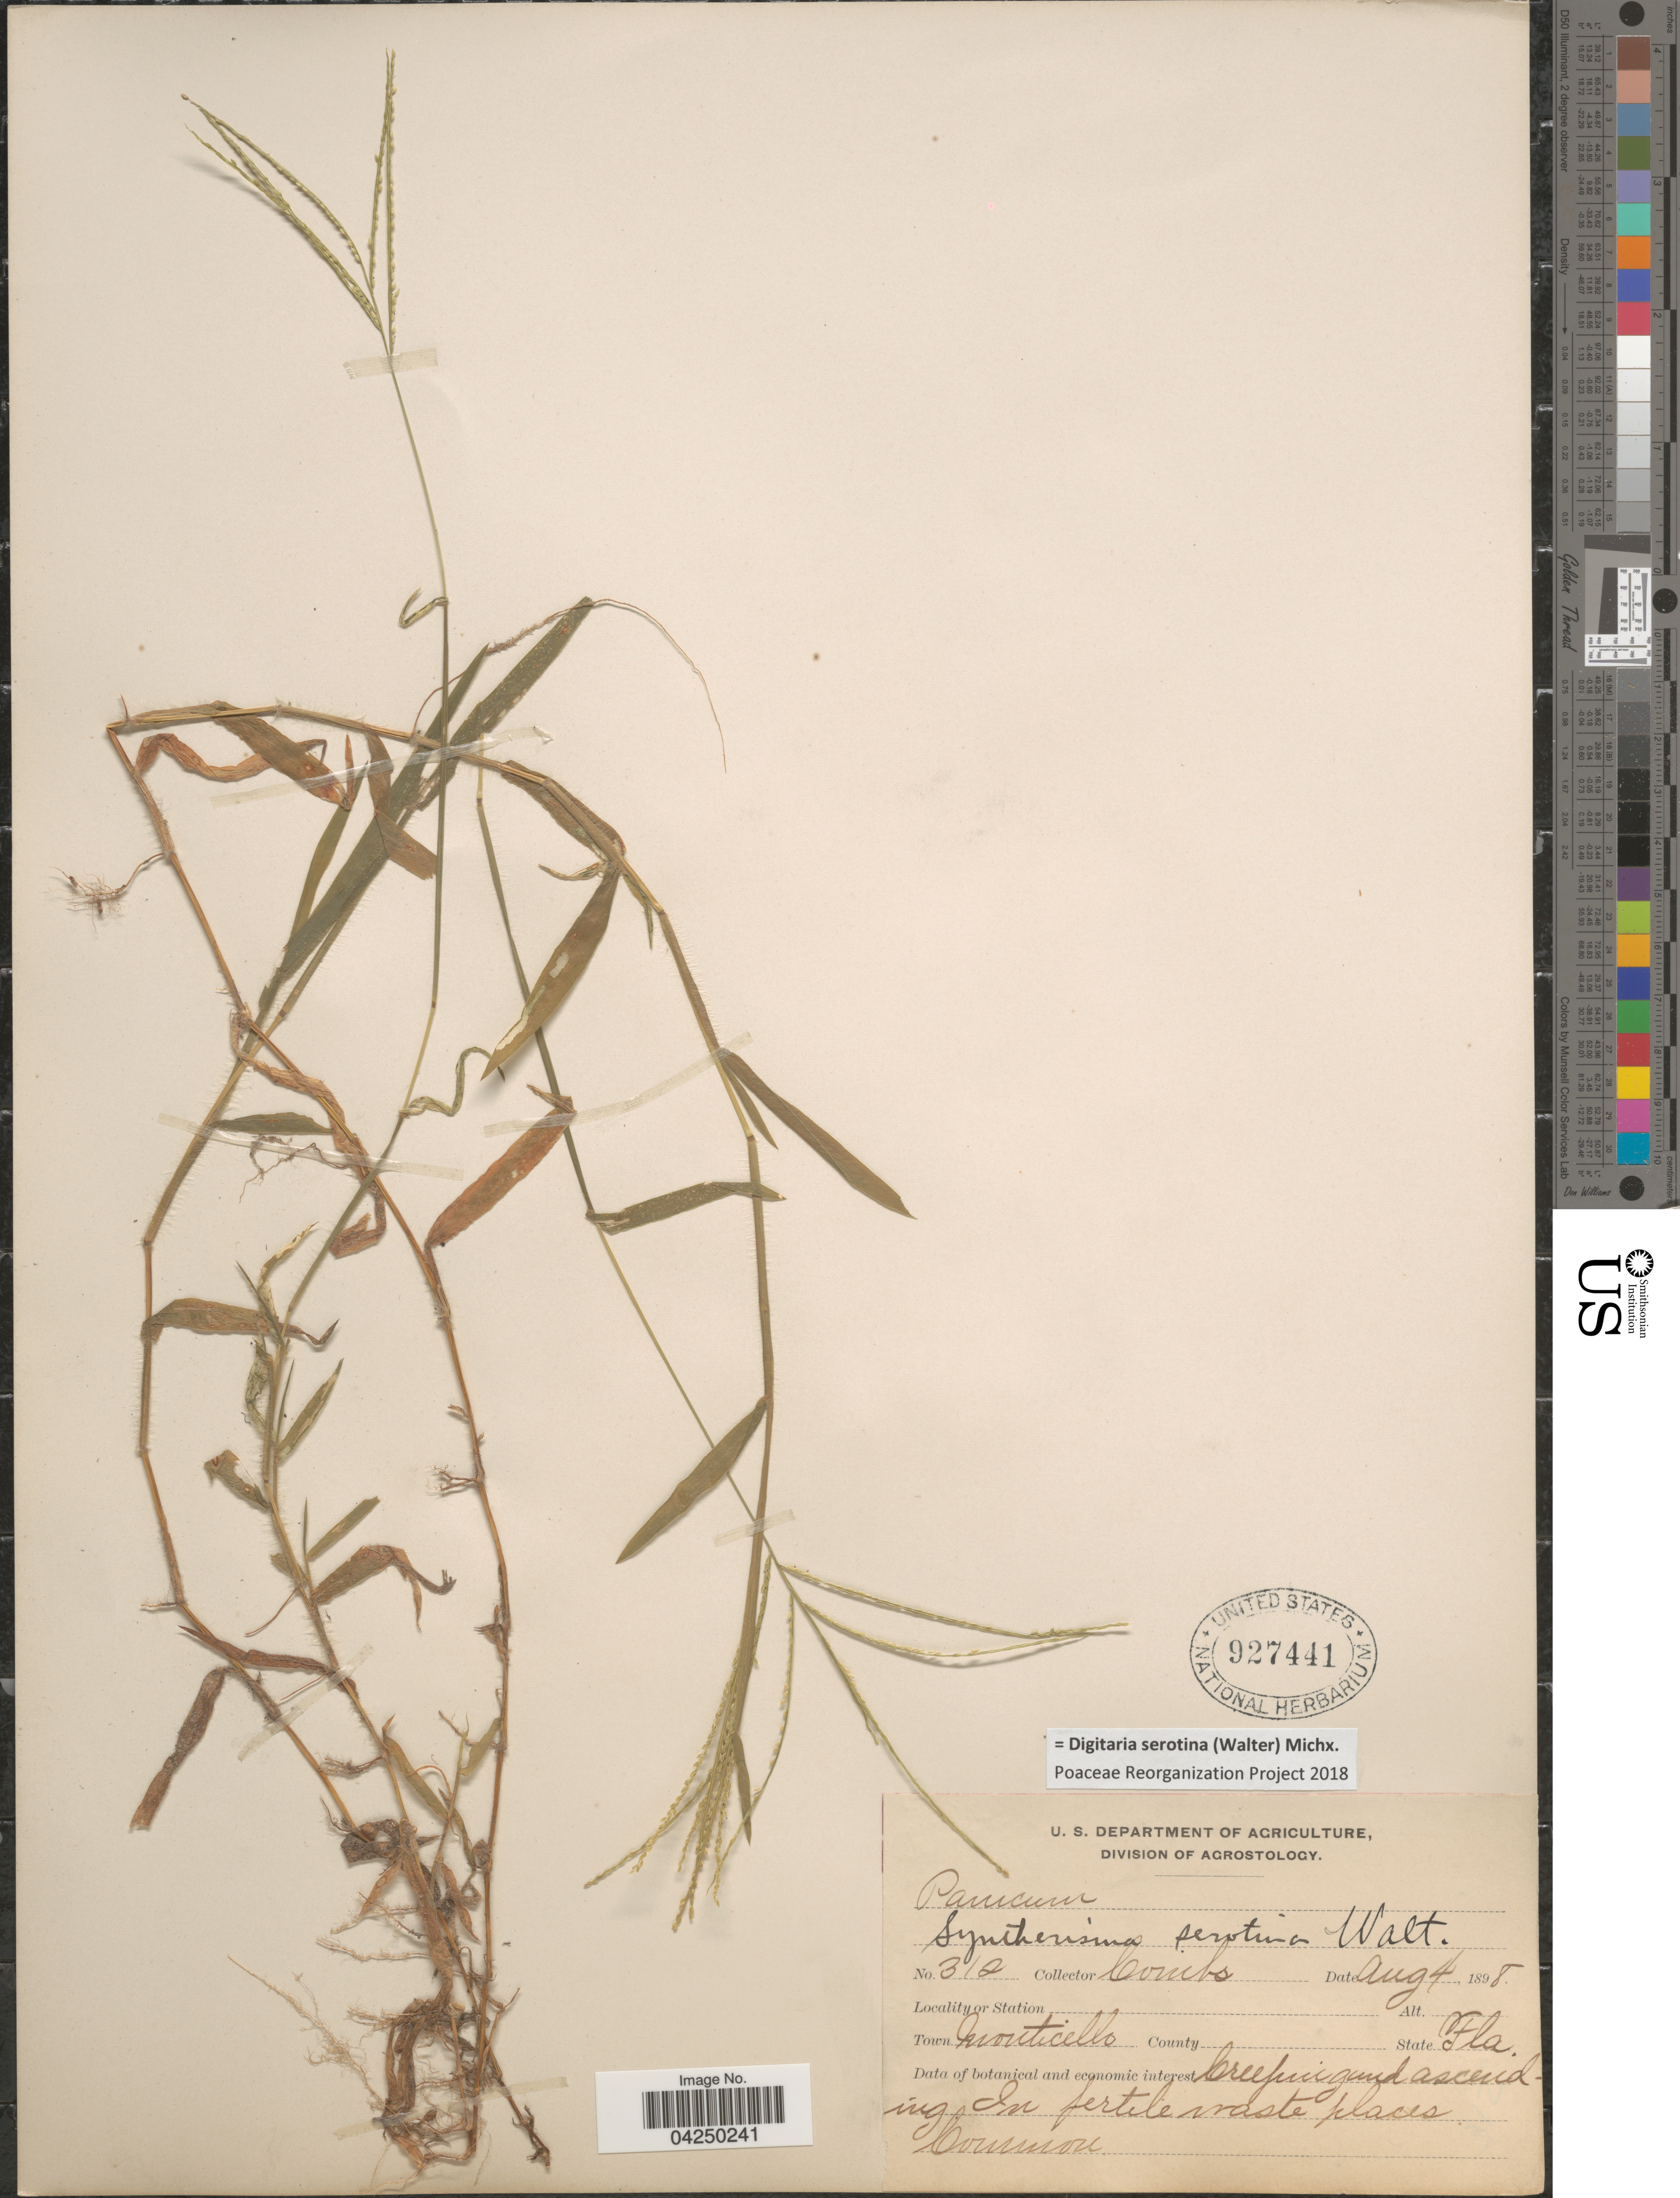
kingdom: Plantae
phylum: Tracheophyta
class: Liliopsida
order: Poales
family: Poaceae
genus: Digitaria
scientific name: Digitaria serotina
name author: (Walter) Michx.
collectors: -. Combs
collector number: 312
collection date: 1898-08-04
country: United States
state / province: Florida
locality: Town Monticello. Creeping and ascending. In fertile waste places.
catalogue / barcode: US 927441